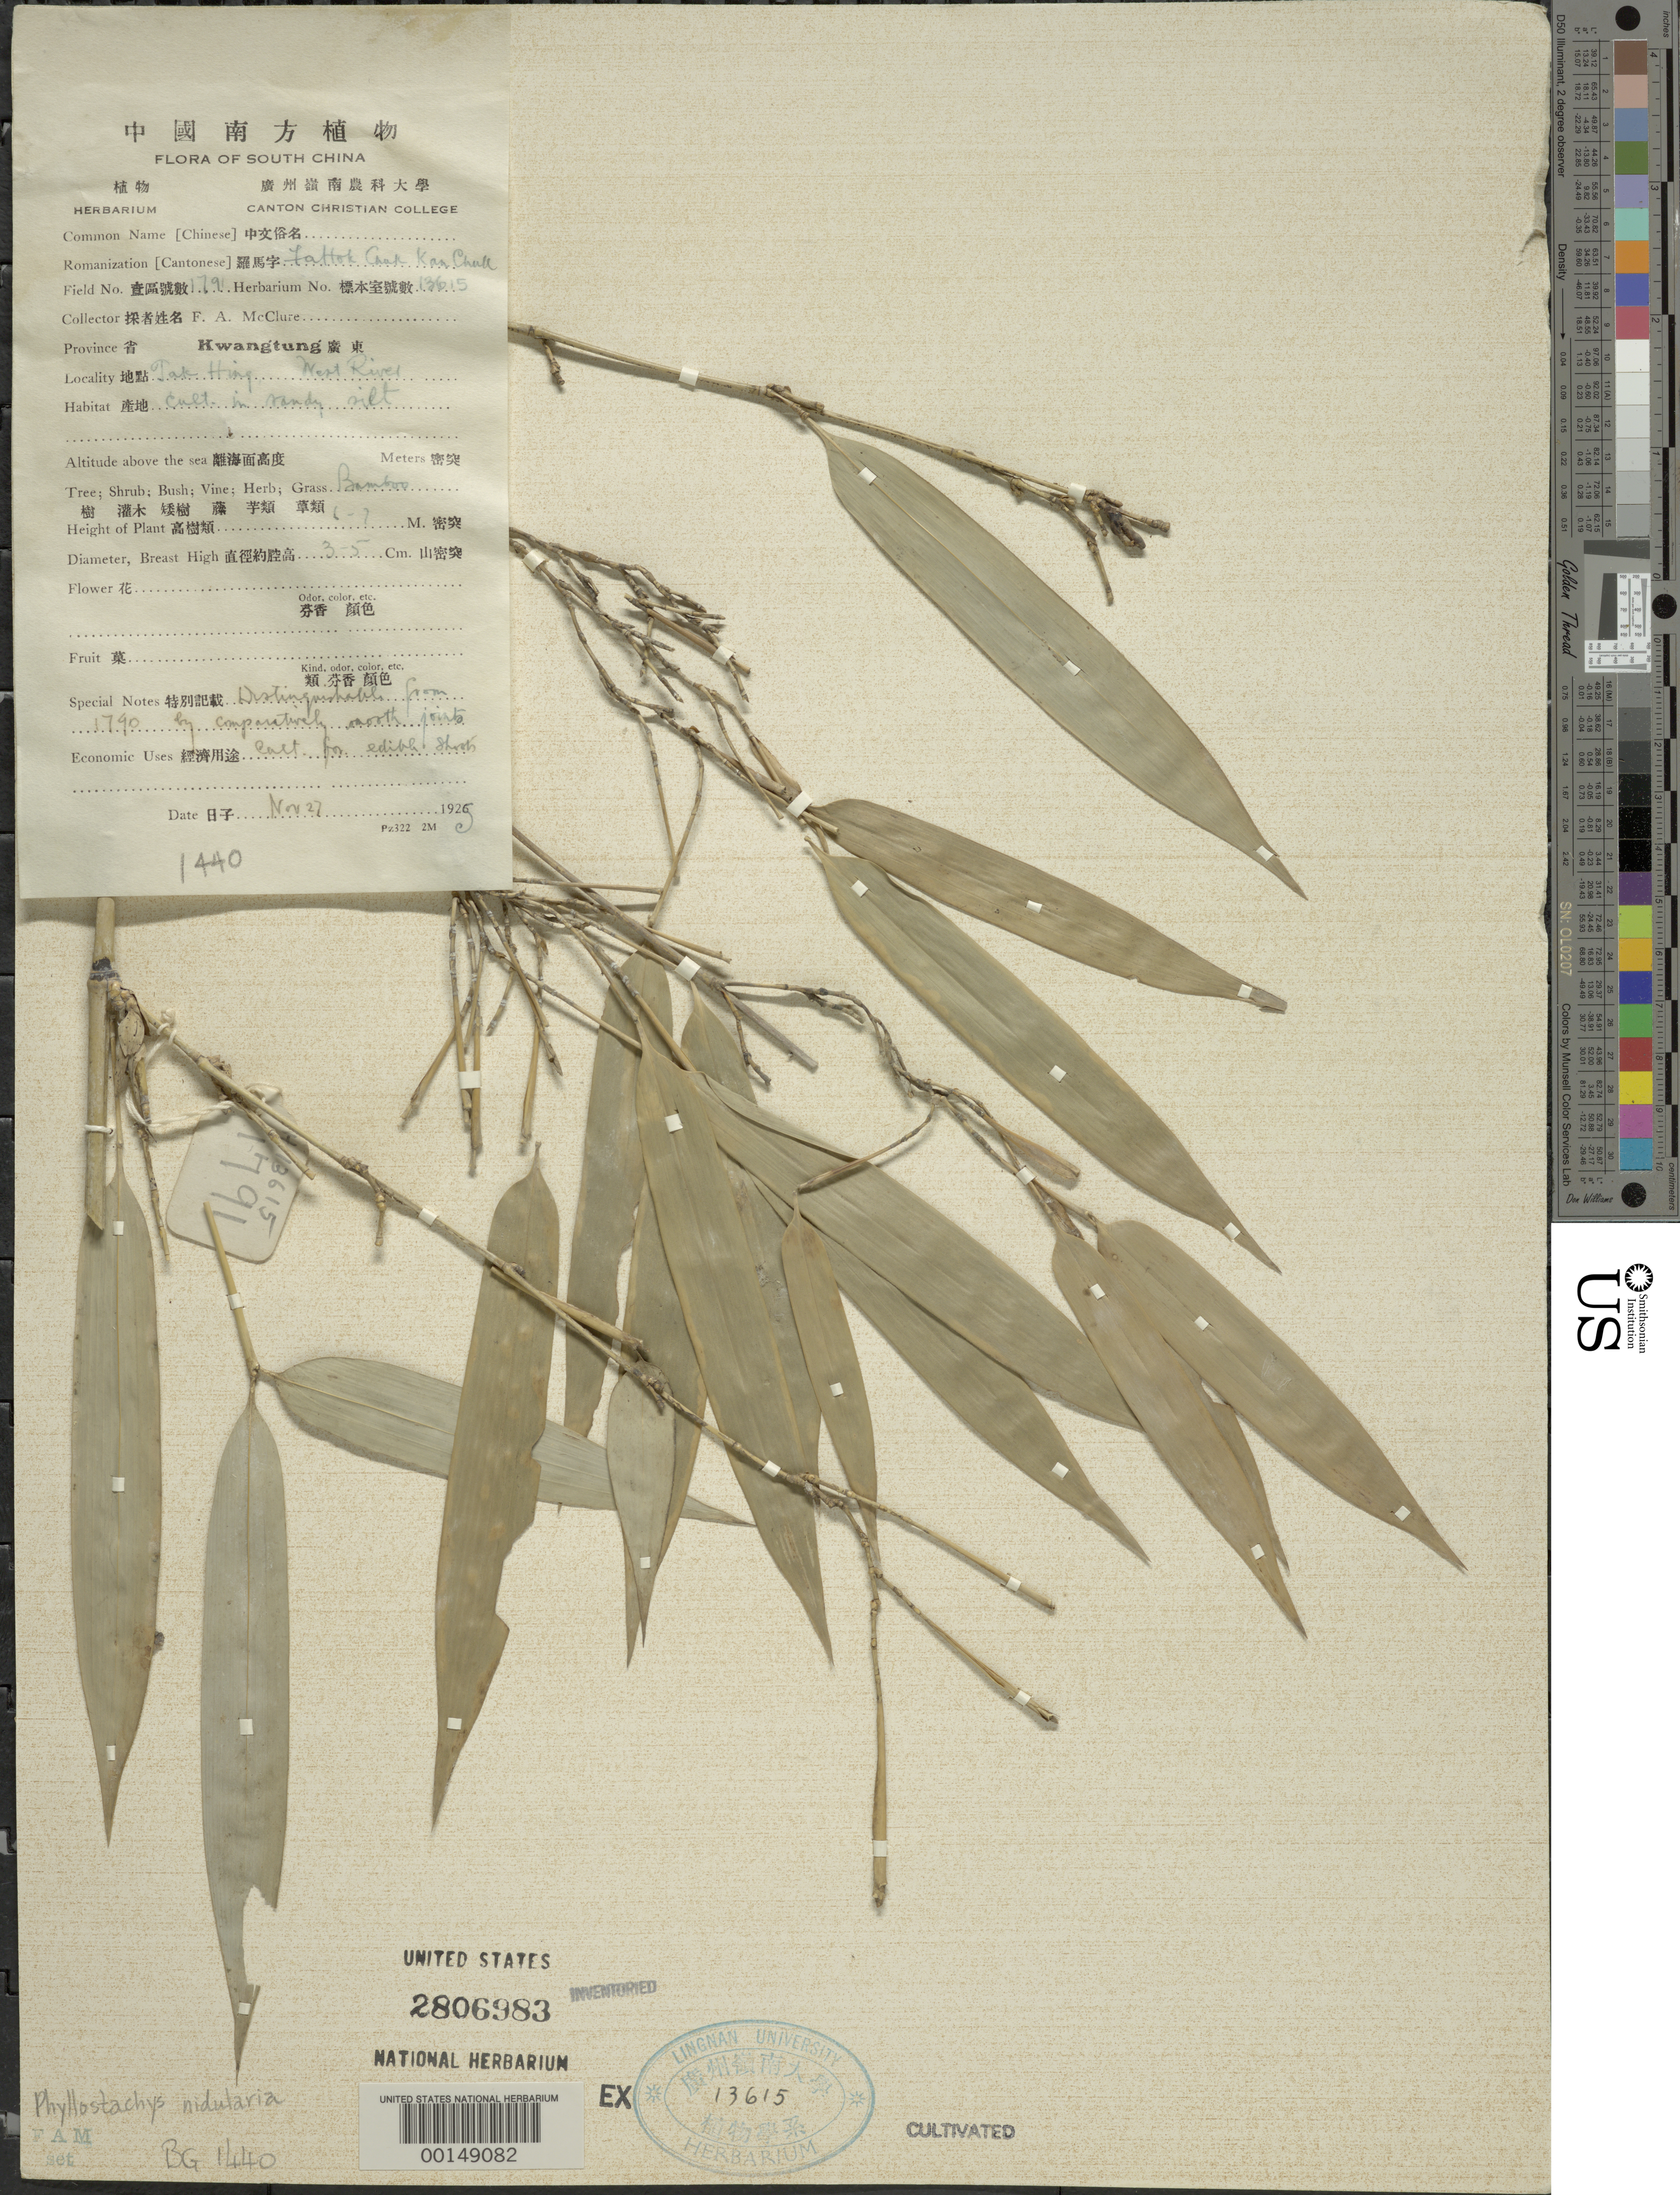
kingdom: Plantae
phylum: Tracheophyta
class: Liliopsida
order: Poales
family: Poaceae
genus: Phyllostachys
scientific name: Phyllostachys nidularia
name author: Munro ex Fenzi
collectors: F. A. McClure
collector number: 1791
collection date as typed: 27 Nov 1925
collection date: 1925-11-27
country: China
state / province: Guangdong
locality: Tak hing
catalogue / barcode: US 2806983